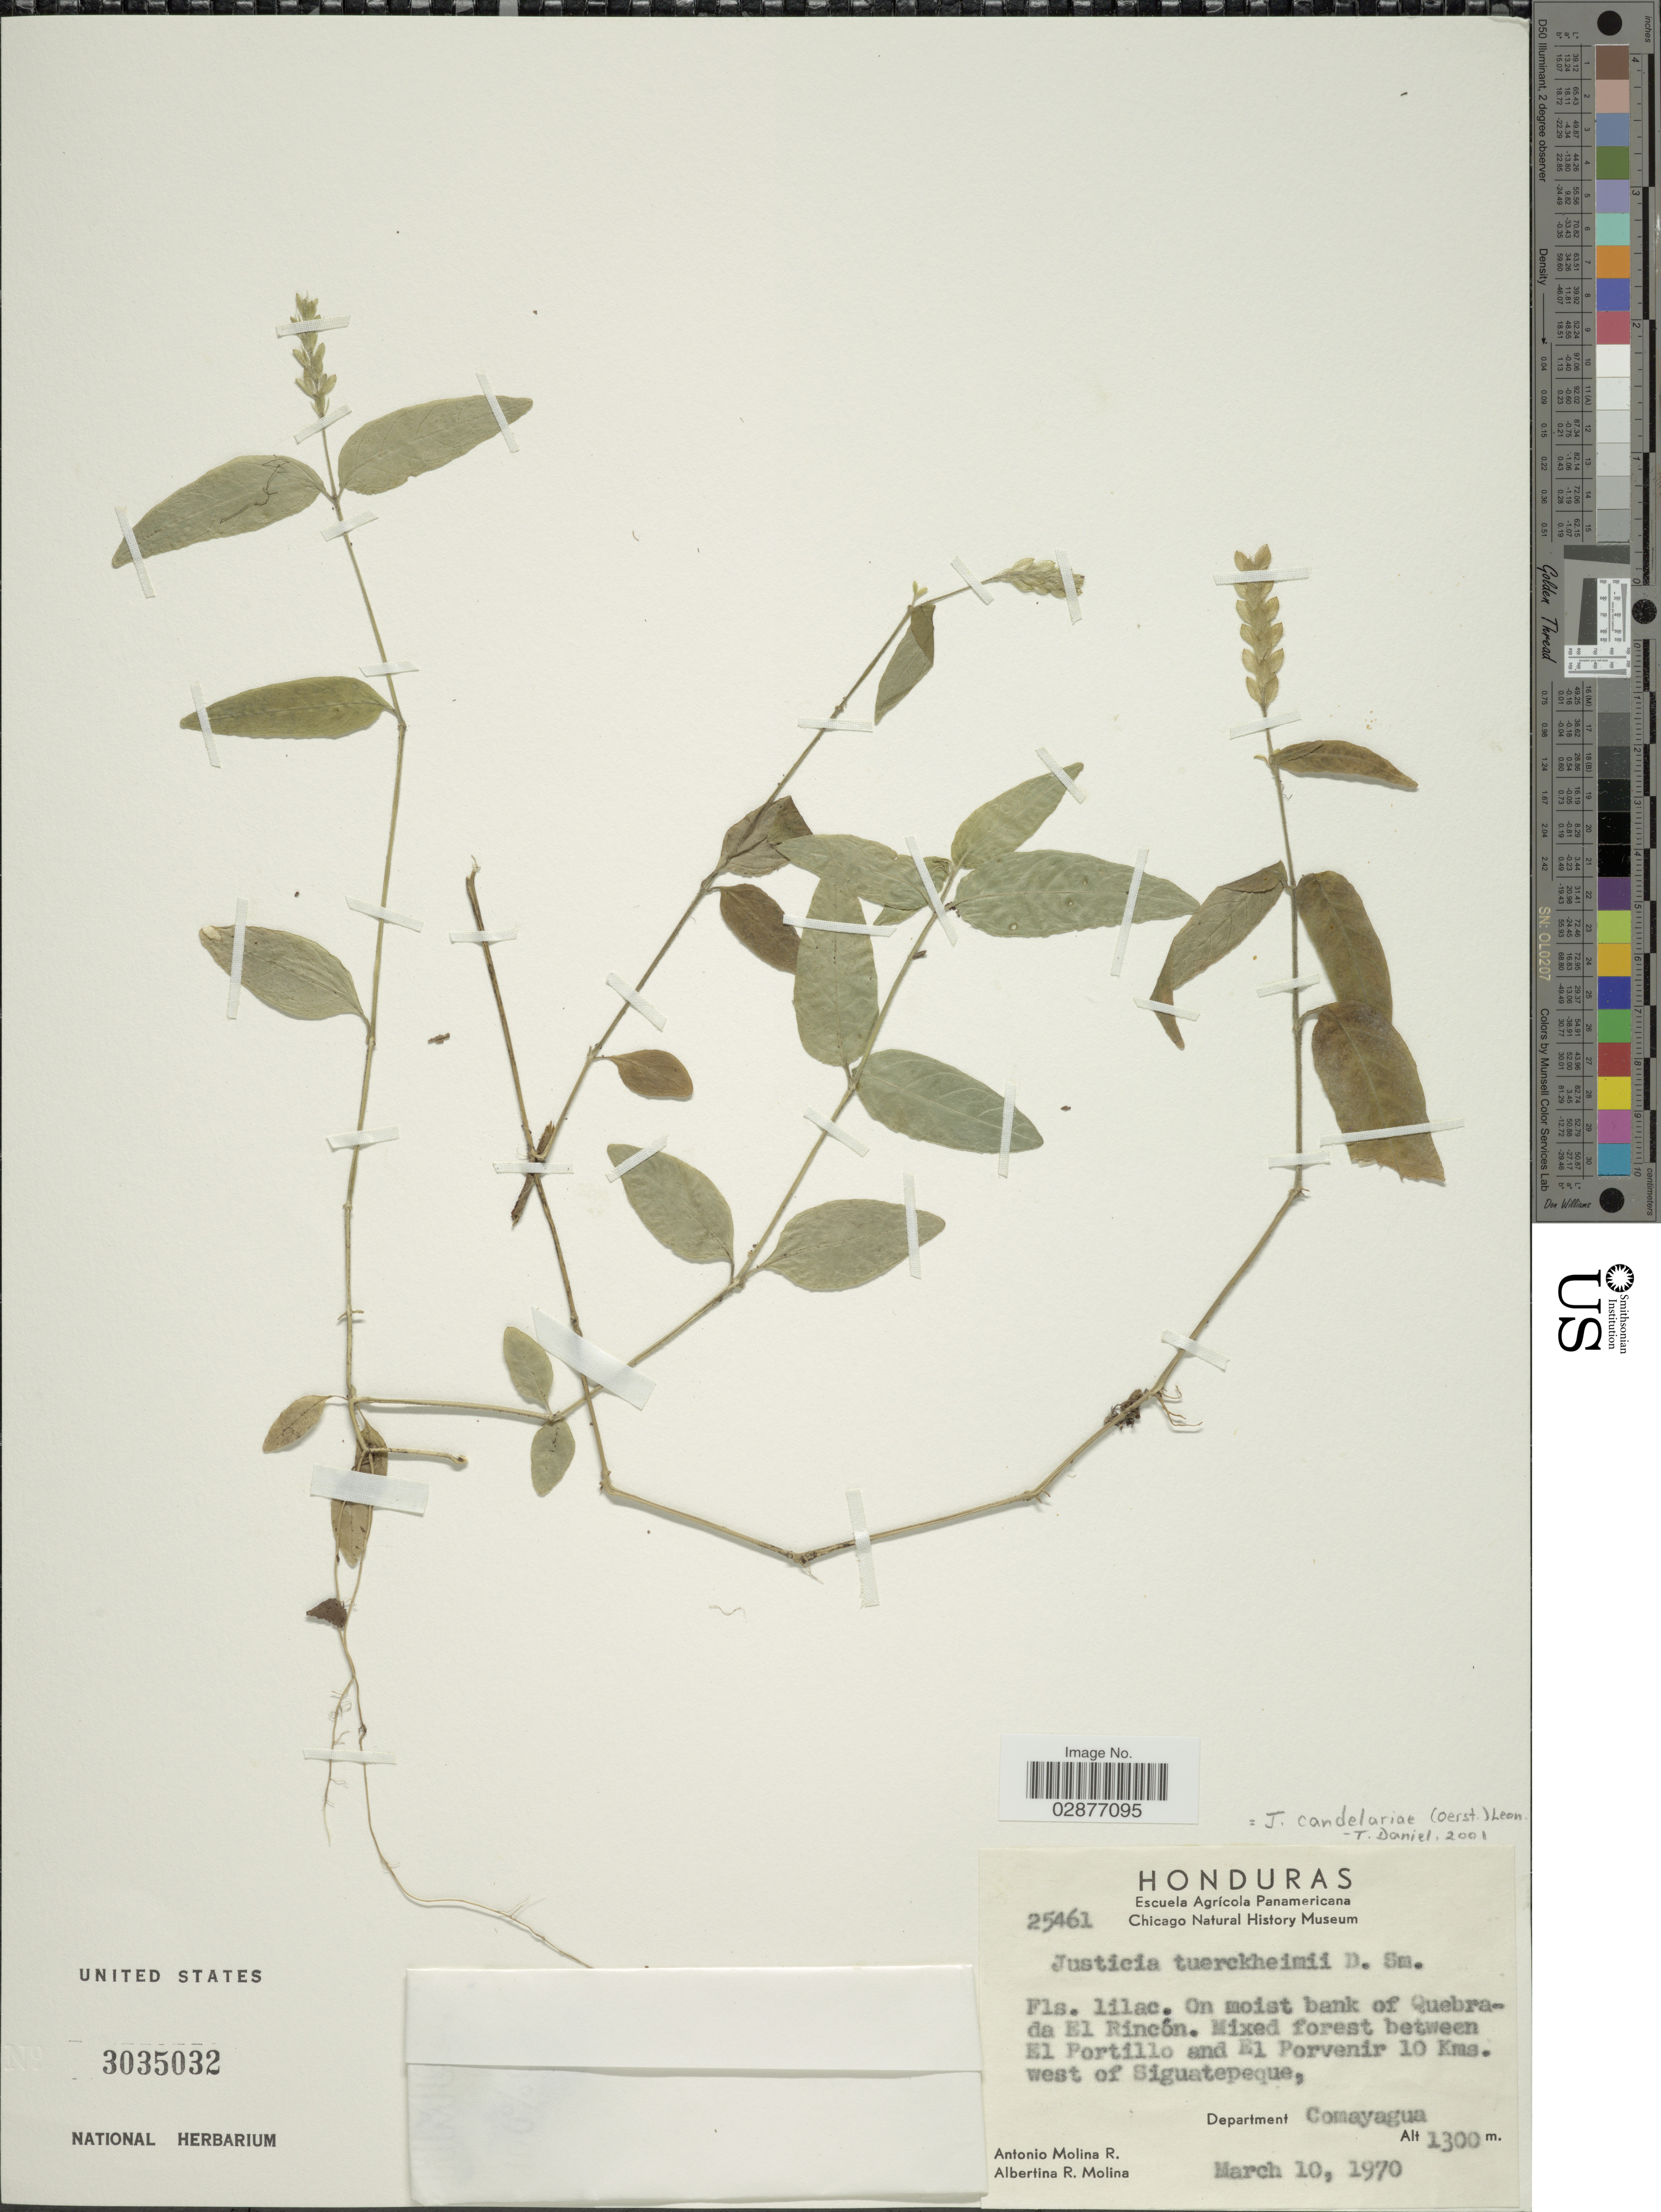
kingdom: Plantae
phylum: Tracheophyta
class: Magnoliopsida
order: Lamiales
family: Acanthaceae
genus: Justicia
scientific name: Justicia tuerkheimiana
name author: Donn. Sm.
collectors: A. Molina R. & A. R. Molina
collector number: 25461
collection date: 1970-03-10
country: Honduras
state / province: Comayagua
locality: On moist bank of Quebrada El Rincón. Between El Portillo and El Porvenir 10 Kms. west of Siguatepeque, Department Comayagua.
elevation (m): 1300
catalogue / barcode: US 3035032